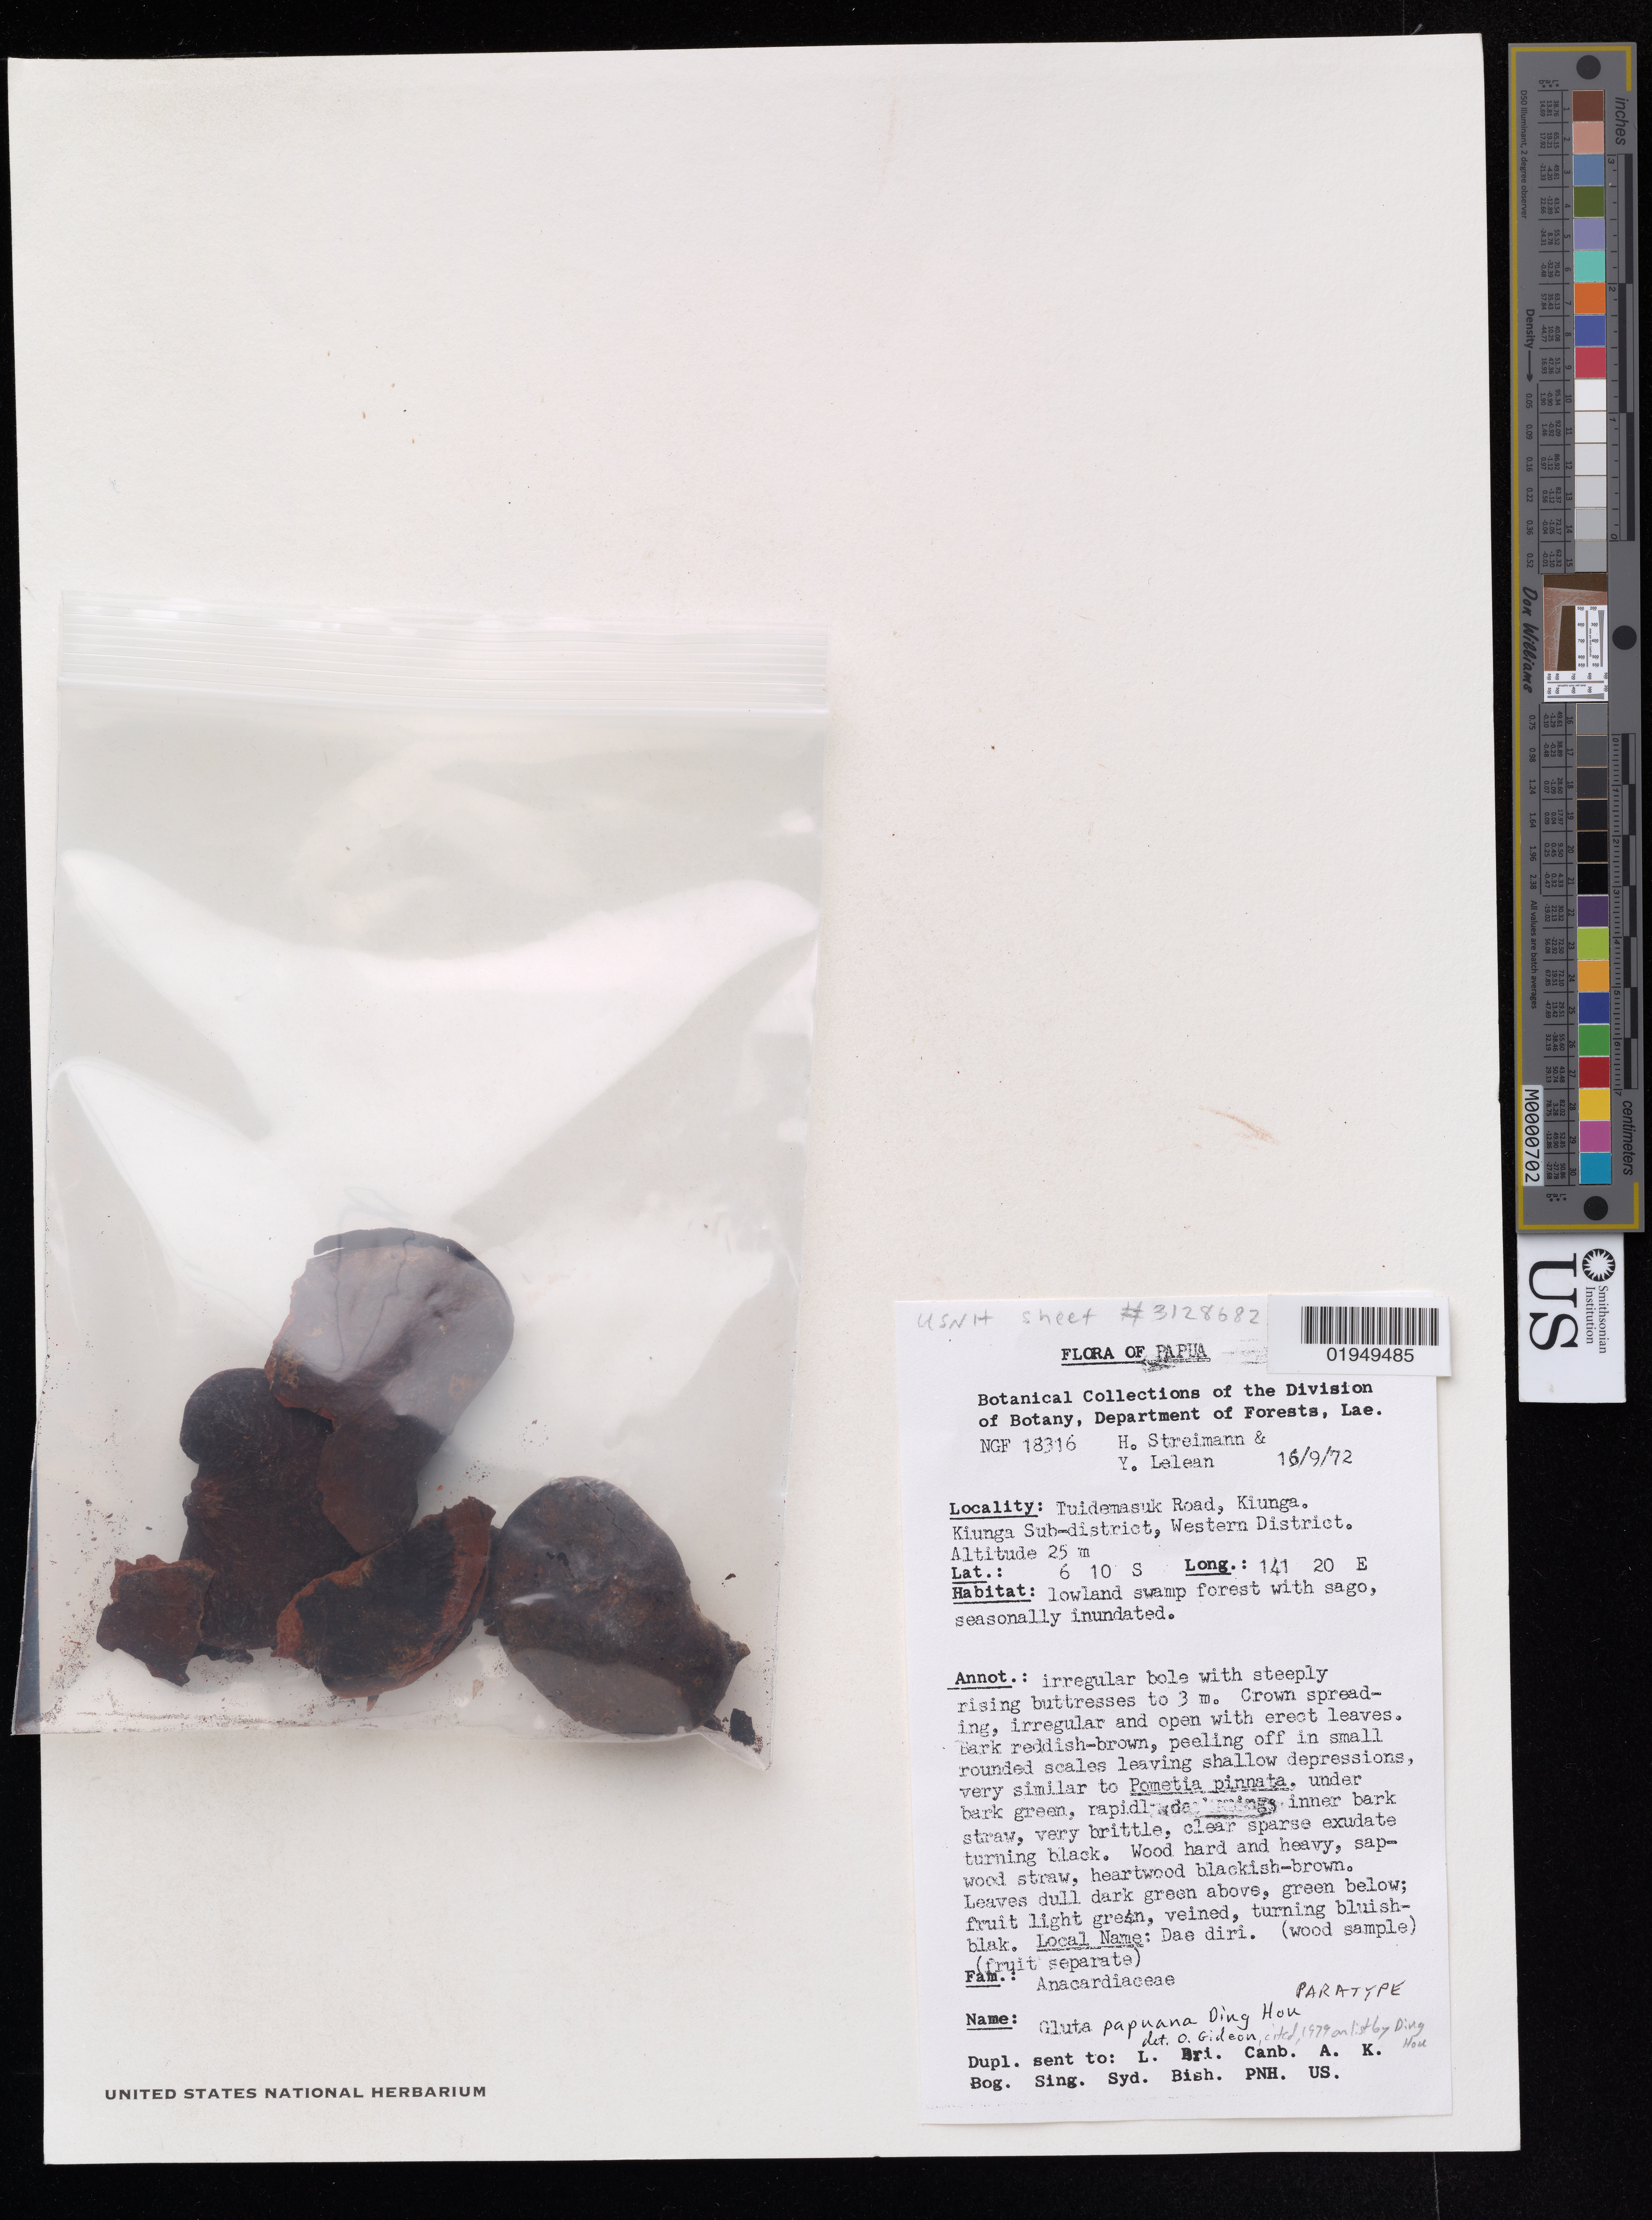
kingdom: Plantae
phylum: Tracheophyta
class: Magnoliopsida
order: Sapindales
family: Anacardiaceae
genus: Gluta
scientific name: Gluta papuana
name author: Ding Hou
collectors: H. Streimann & Y. Lelean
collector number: NGF 18316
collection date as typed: Transcribed d/m/y: 16/9/72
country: Papua New Guinea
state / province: Manus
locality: Papua. Tuidemasuk Road, Kiunga. Kiunga Sub-district, Western District.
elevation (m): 25